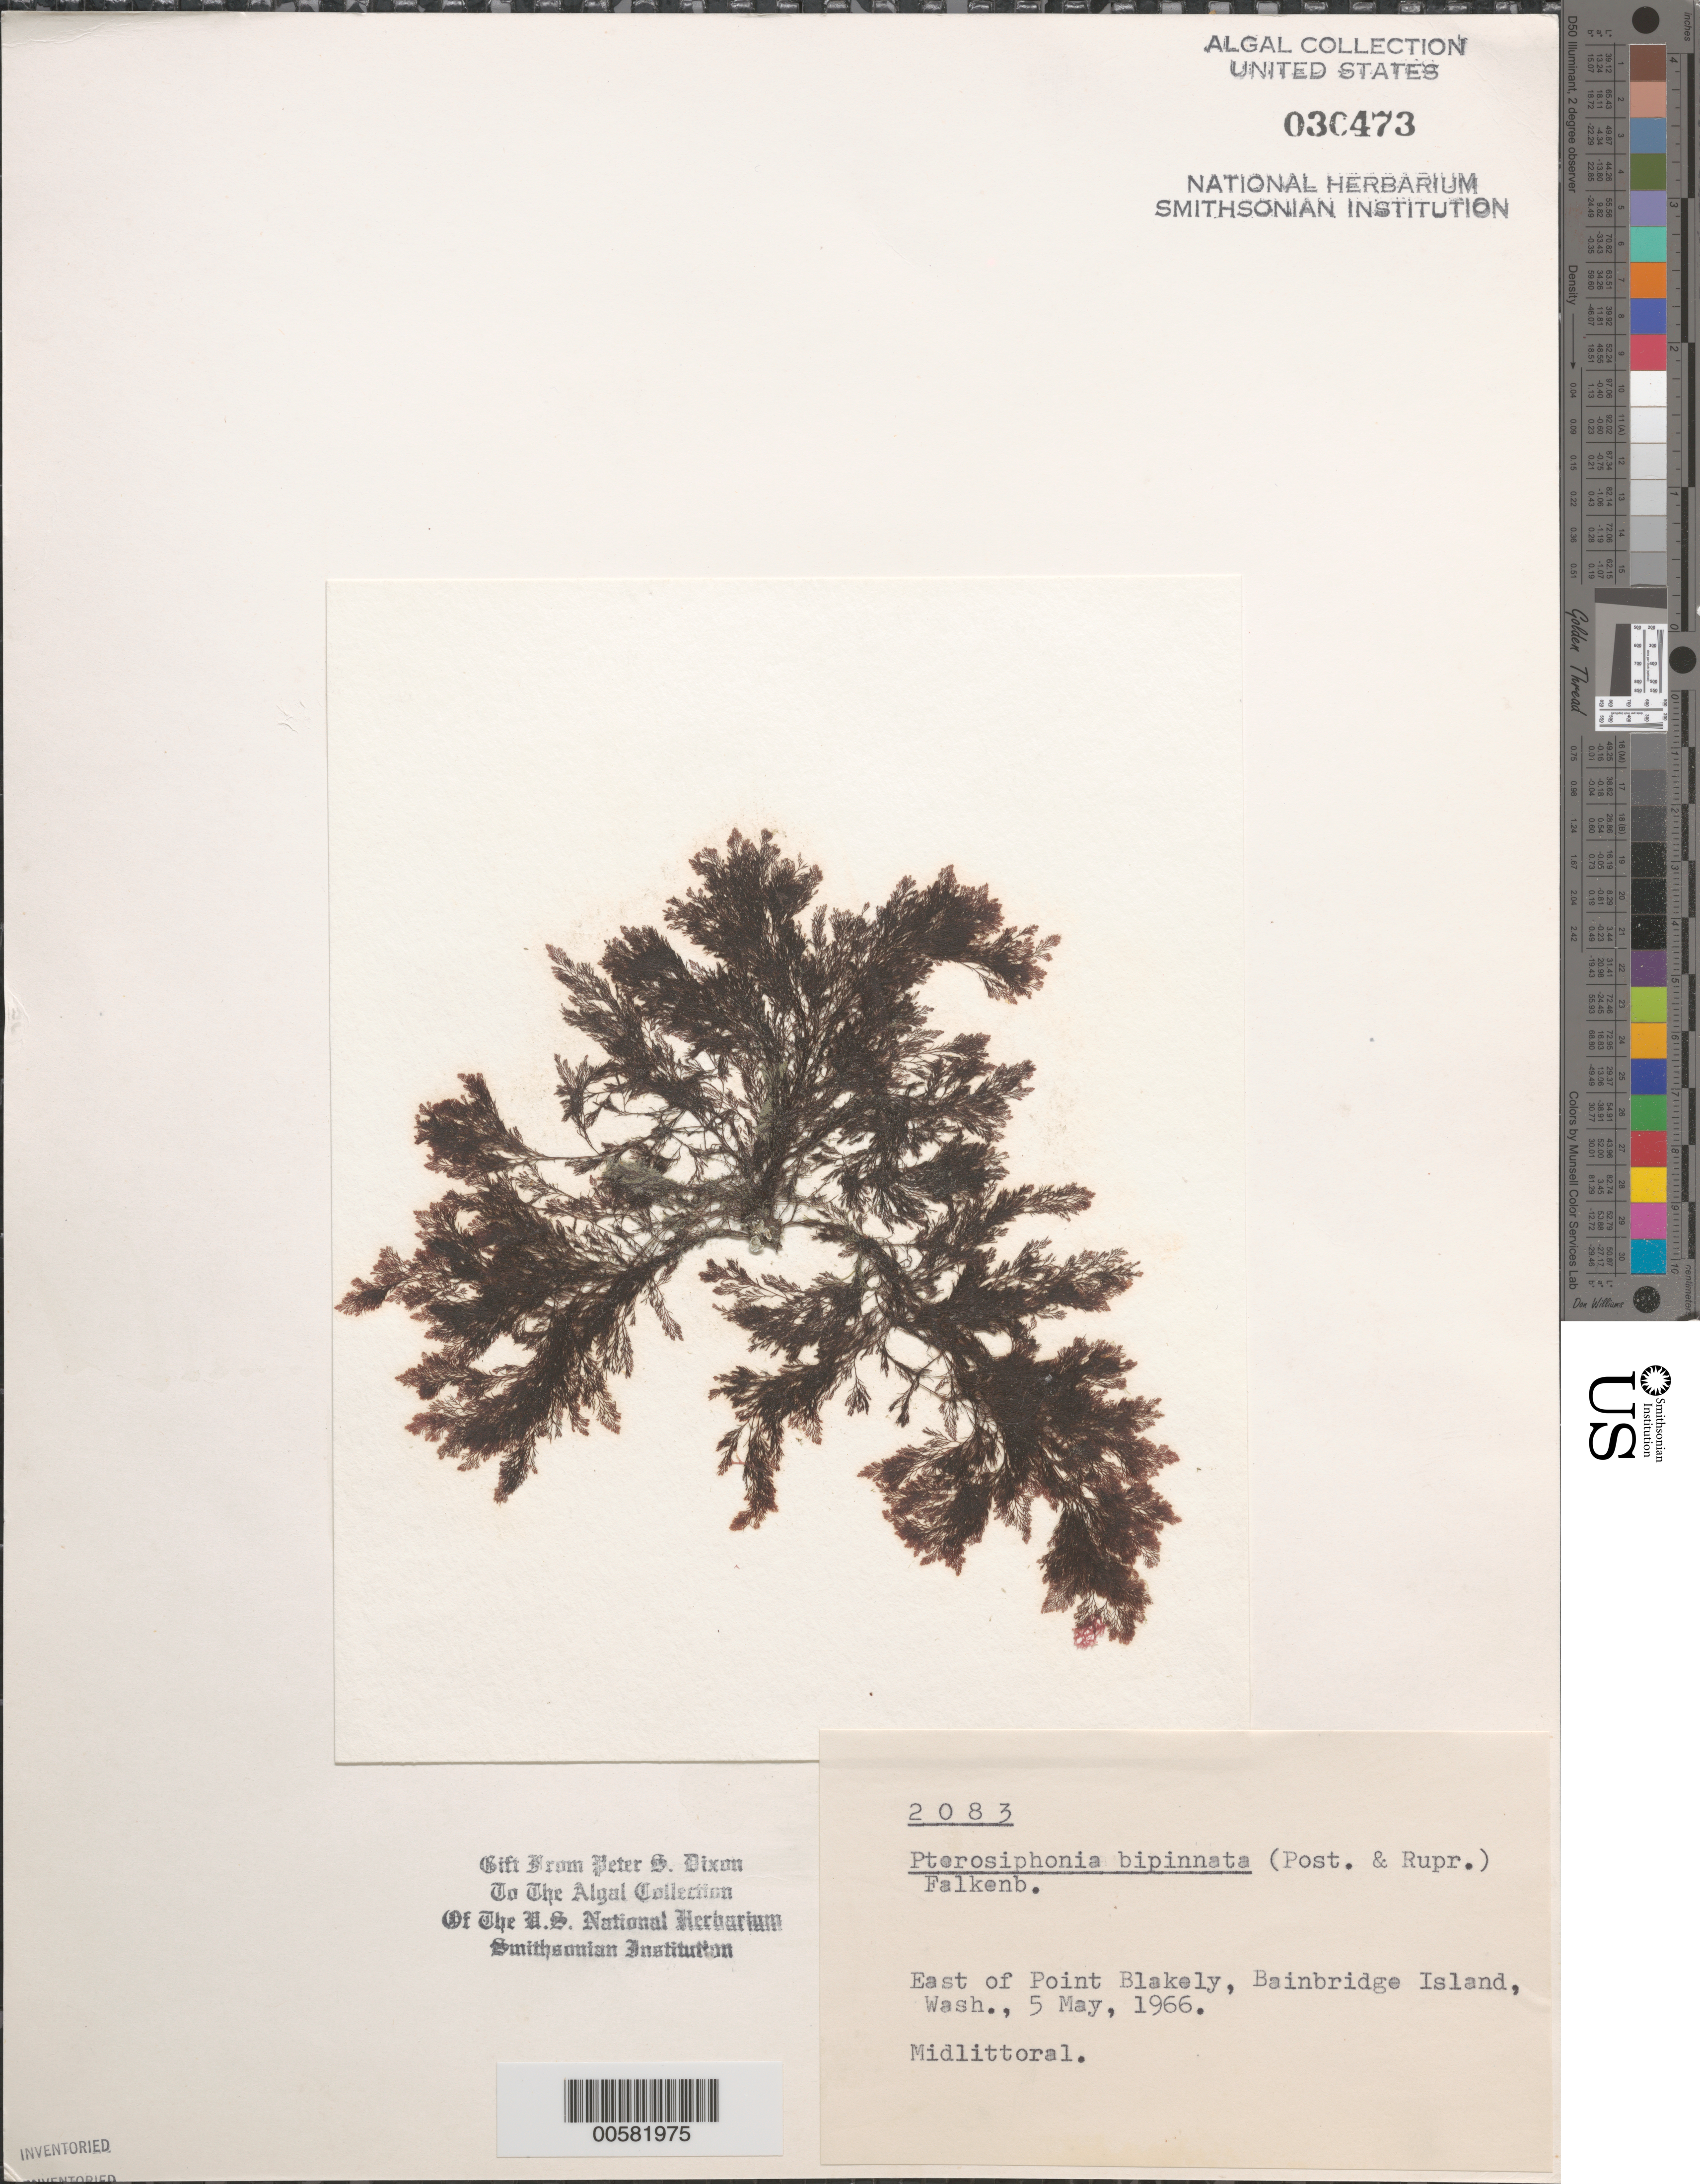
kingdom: Plantae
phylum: Rhodophyta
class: Florideophyceae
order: Ceramiales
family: Rhodomelaceae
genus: Savoiea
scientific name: Savoiea bipinnata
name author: (Postels & Rupr.) M.J. Wynne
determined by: Algae name updating Project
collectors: P. S. Dixon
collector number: PSD 2083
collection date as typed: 05 May 1966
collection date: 1966-05-05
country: United States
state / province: Washington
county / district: Kitsap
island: Bainbridge Island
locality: East of Point Blakely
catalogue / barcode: US 30473